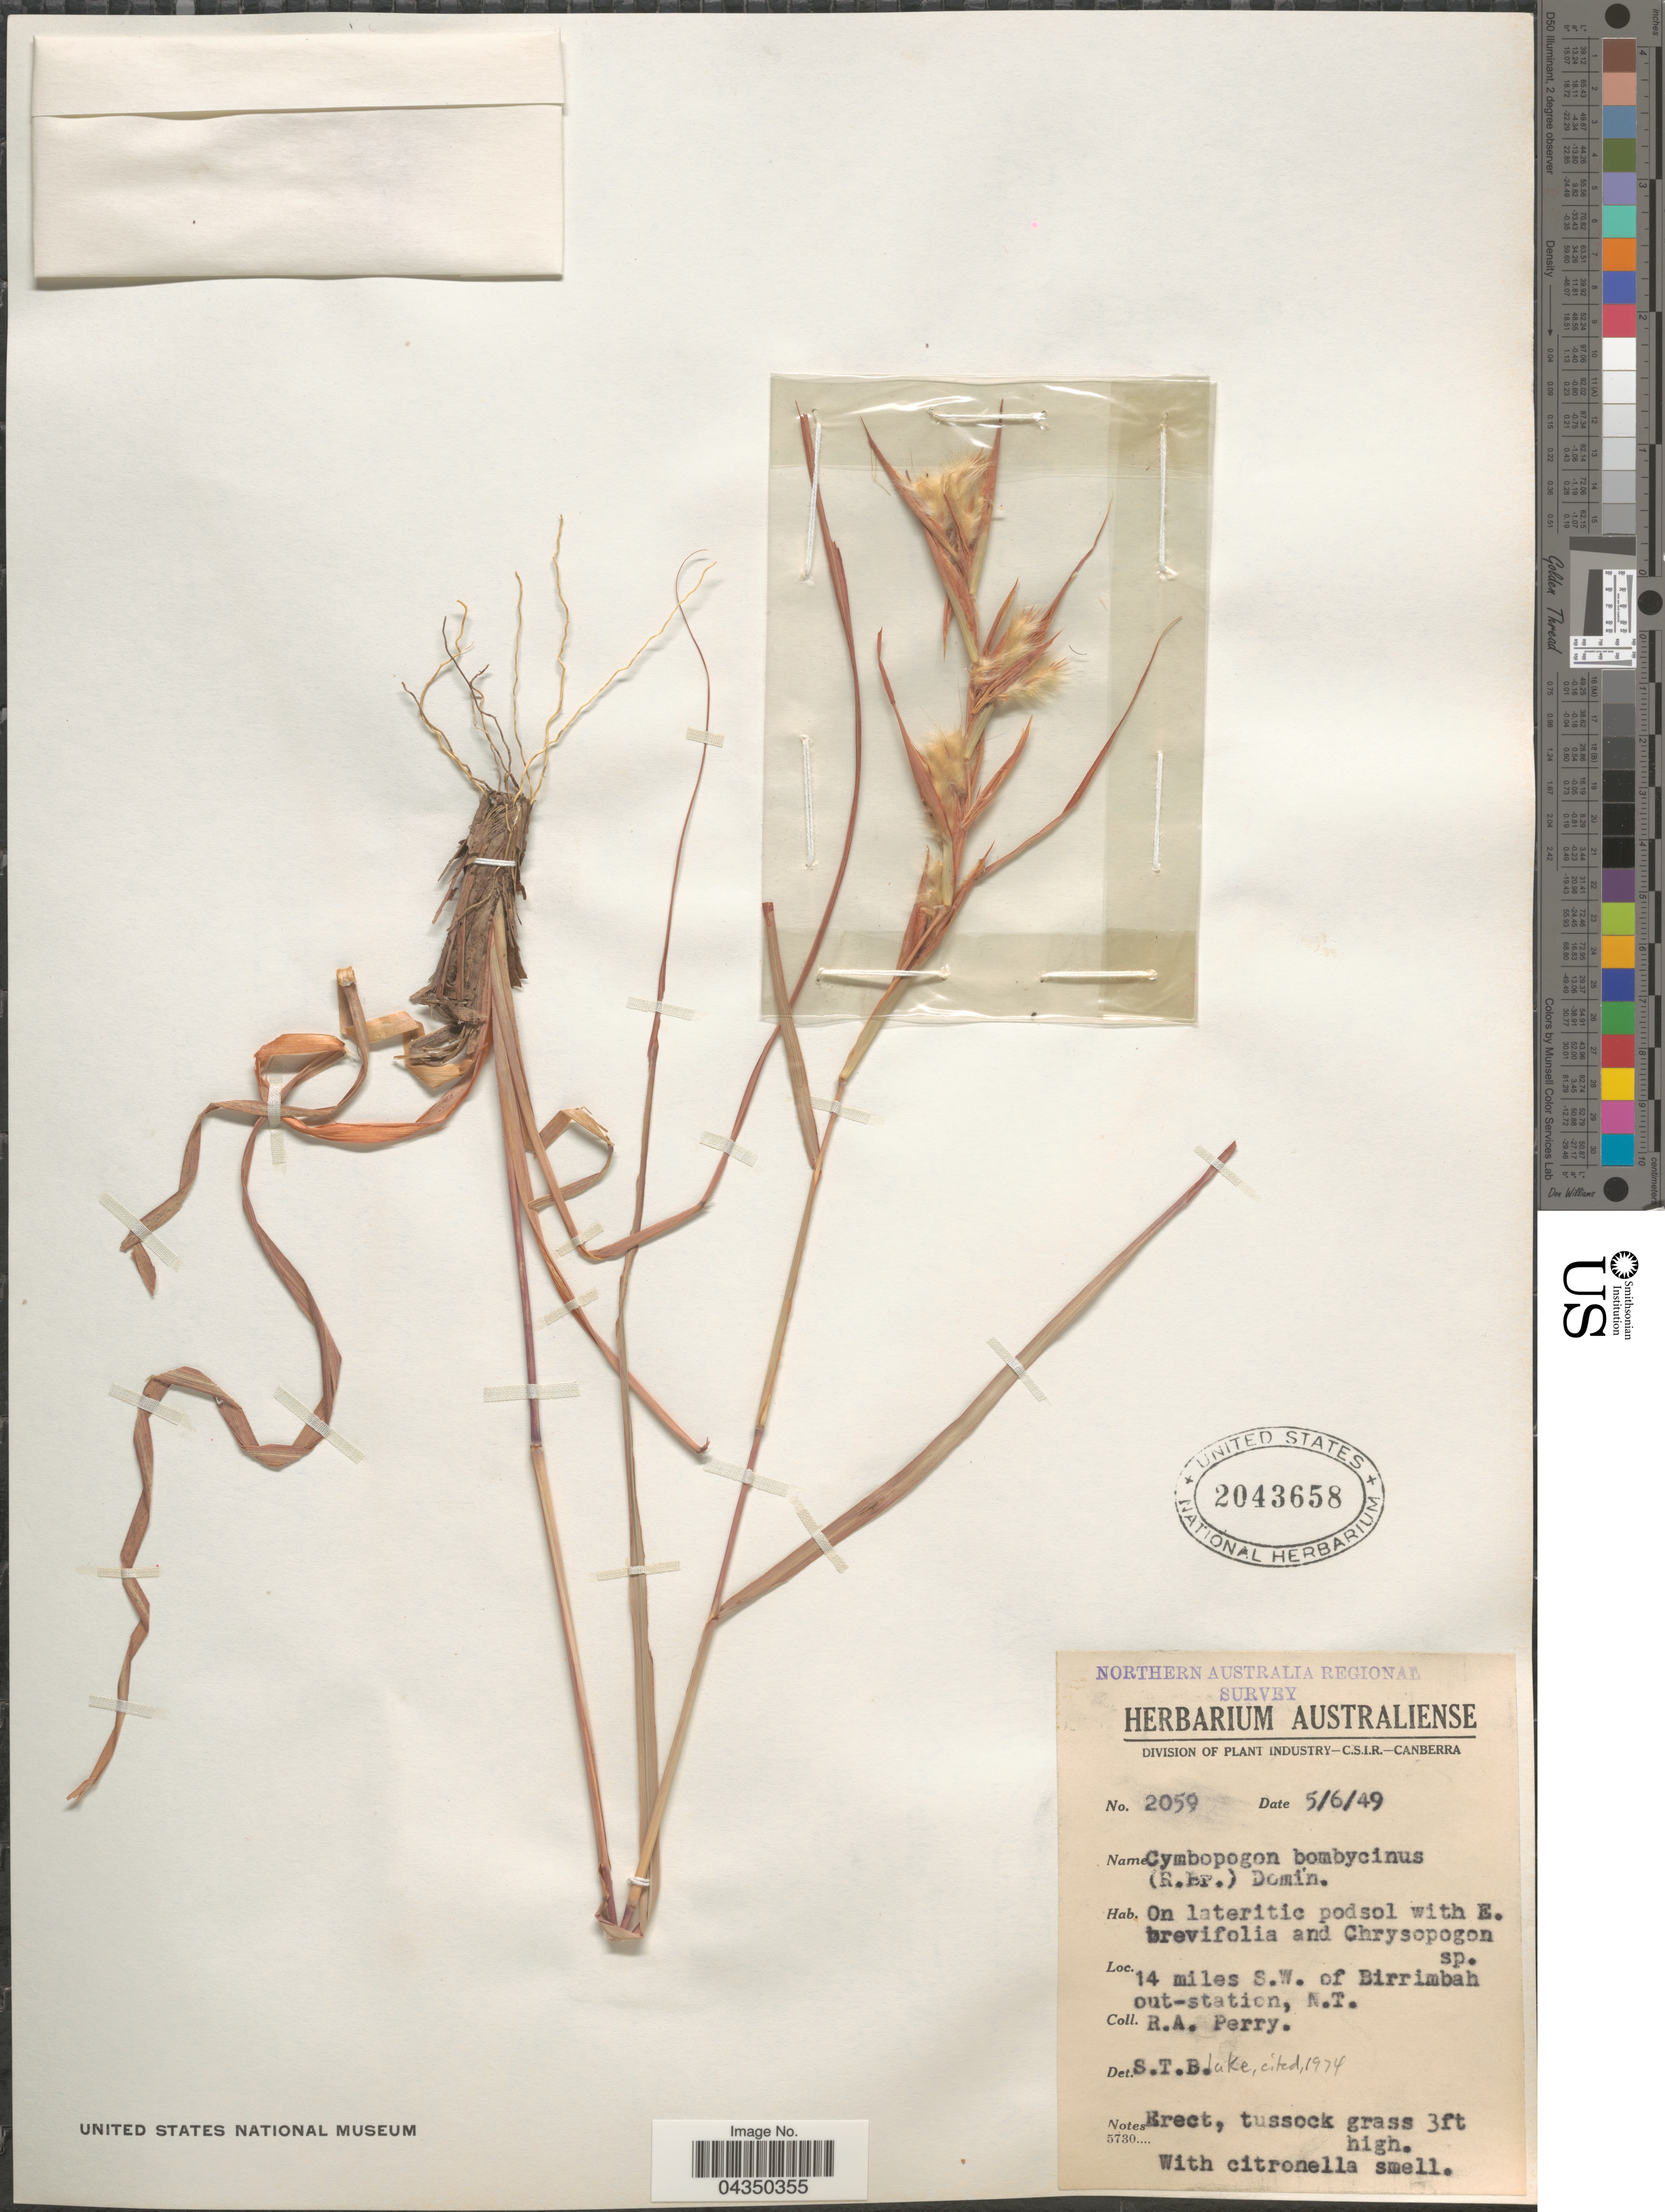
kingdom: Plantae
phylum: Tracheophyta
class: Liliopsida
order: Poales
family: Poaceae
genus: Cymbopogon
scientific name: Cymbopogon bombycinus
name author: A. Camus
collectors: Perry, R. A.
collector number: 2059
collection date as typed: Transcribed d/m/y: 5/6/49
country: Australia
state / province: Northern Territory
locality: Northern Australia Regional Survey. 14 miles S.W. of Birrimbah out-station, N.T.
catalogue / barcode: US 2043658